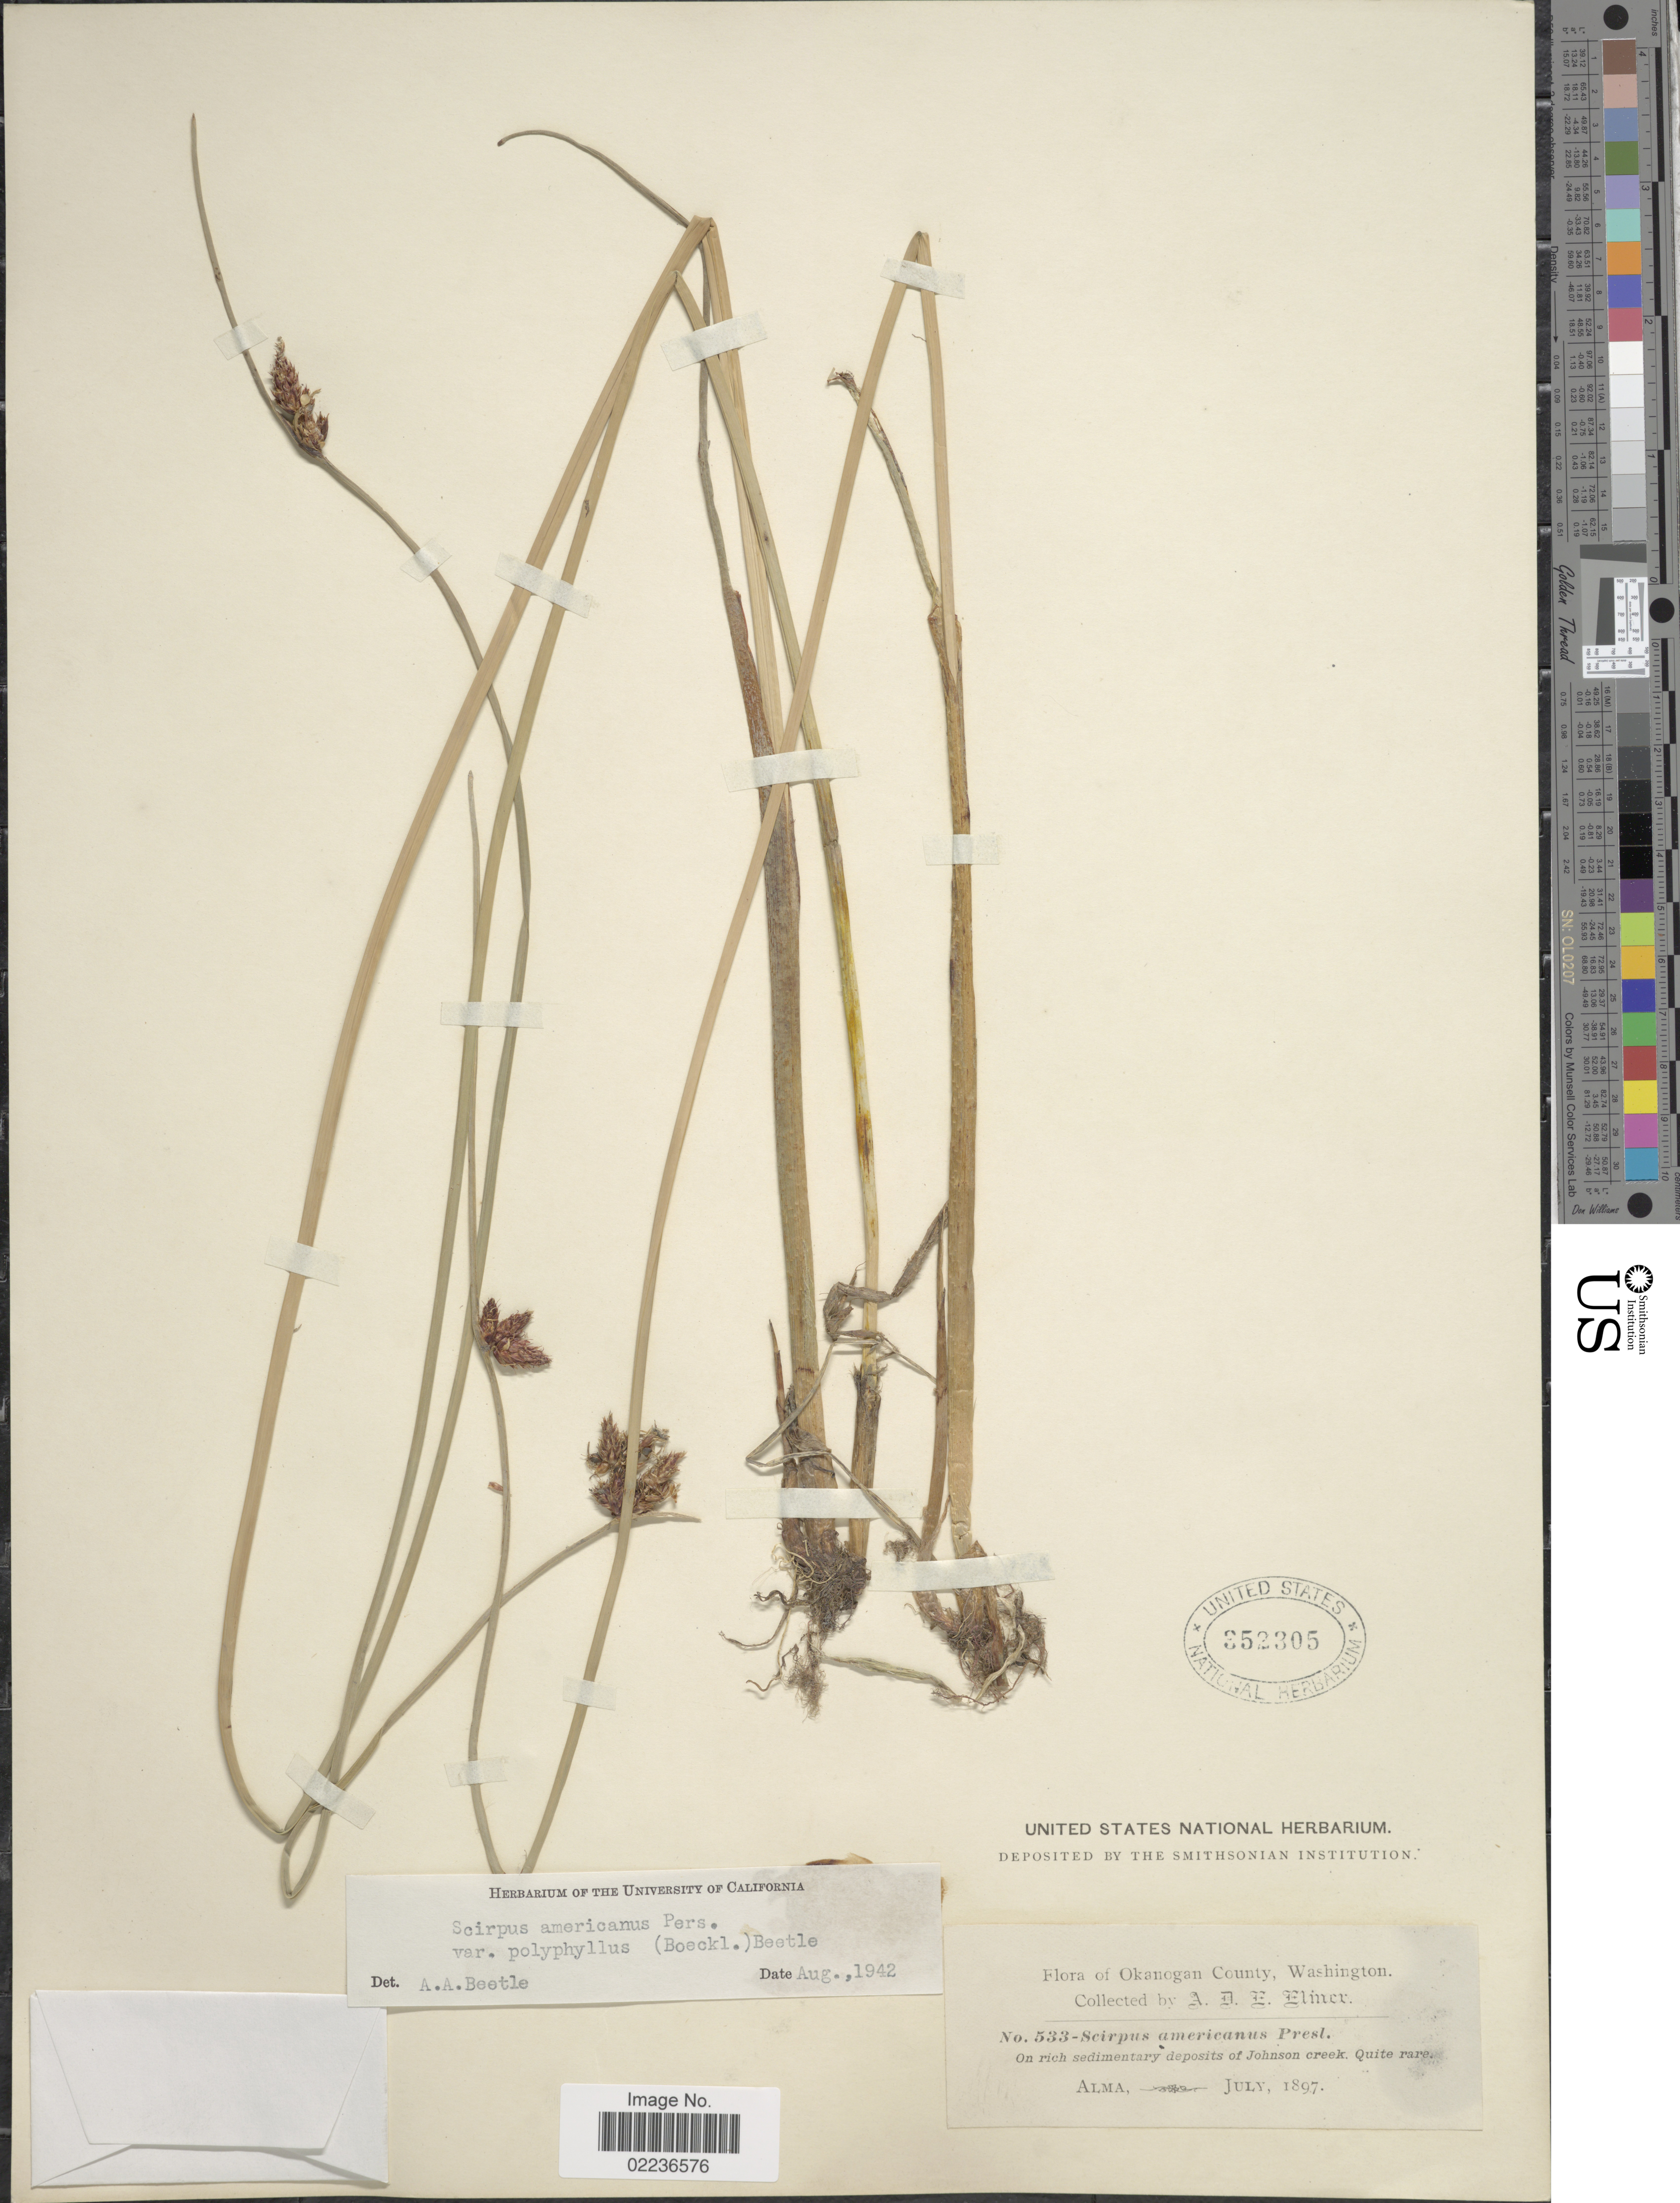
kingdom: Plantae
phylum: Tracheophyta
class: Liliopsida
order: Poales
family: Cyperaceae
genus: Schoenoplectus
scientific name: Schoenoplectus pungens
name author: (Vahl) Palla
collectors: A. D. E. Elmer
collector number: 533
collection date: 1897-07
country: United States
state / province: Washington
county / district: Okanogan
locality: Okanogan County, on rich sedimentry deposits f Johnson creek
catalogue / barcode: US 352305